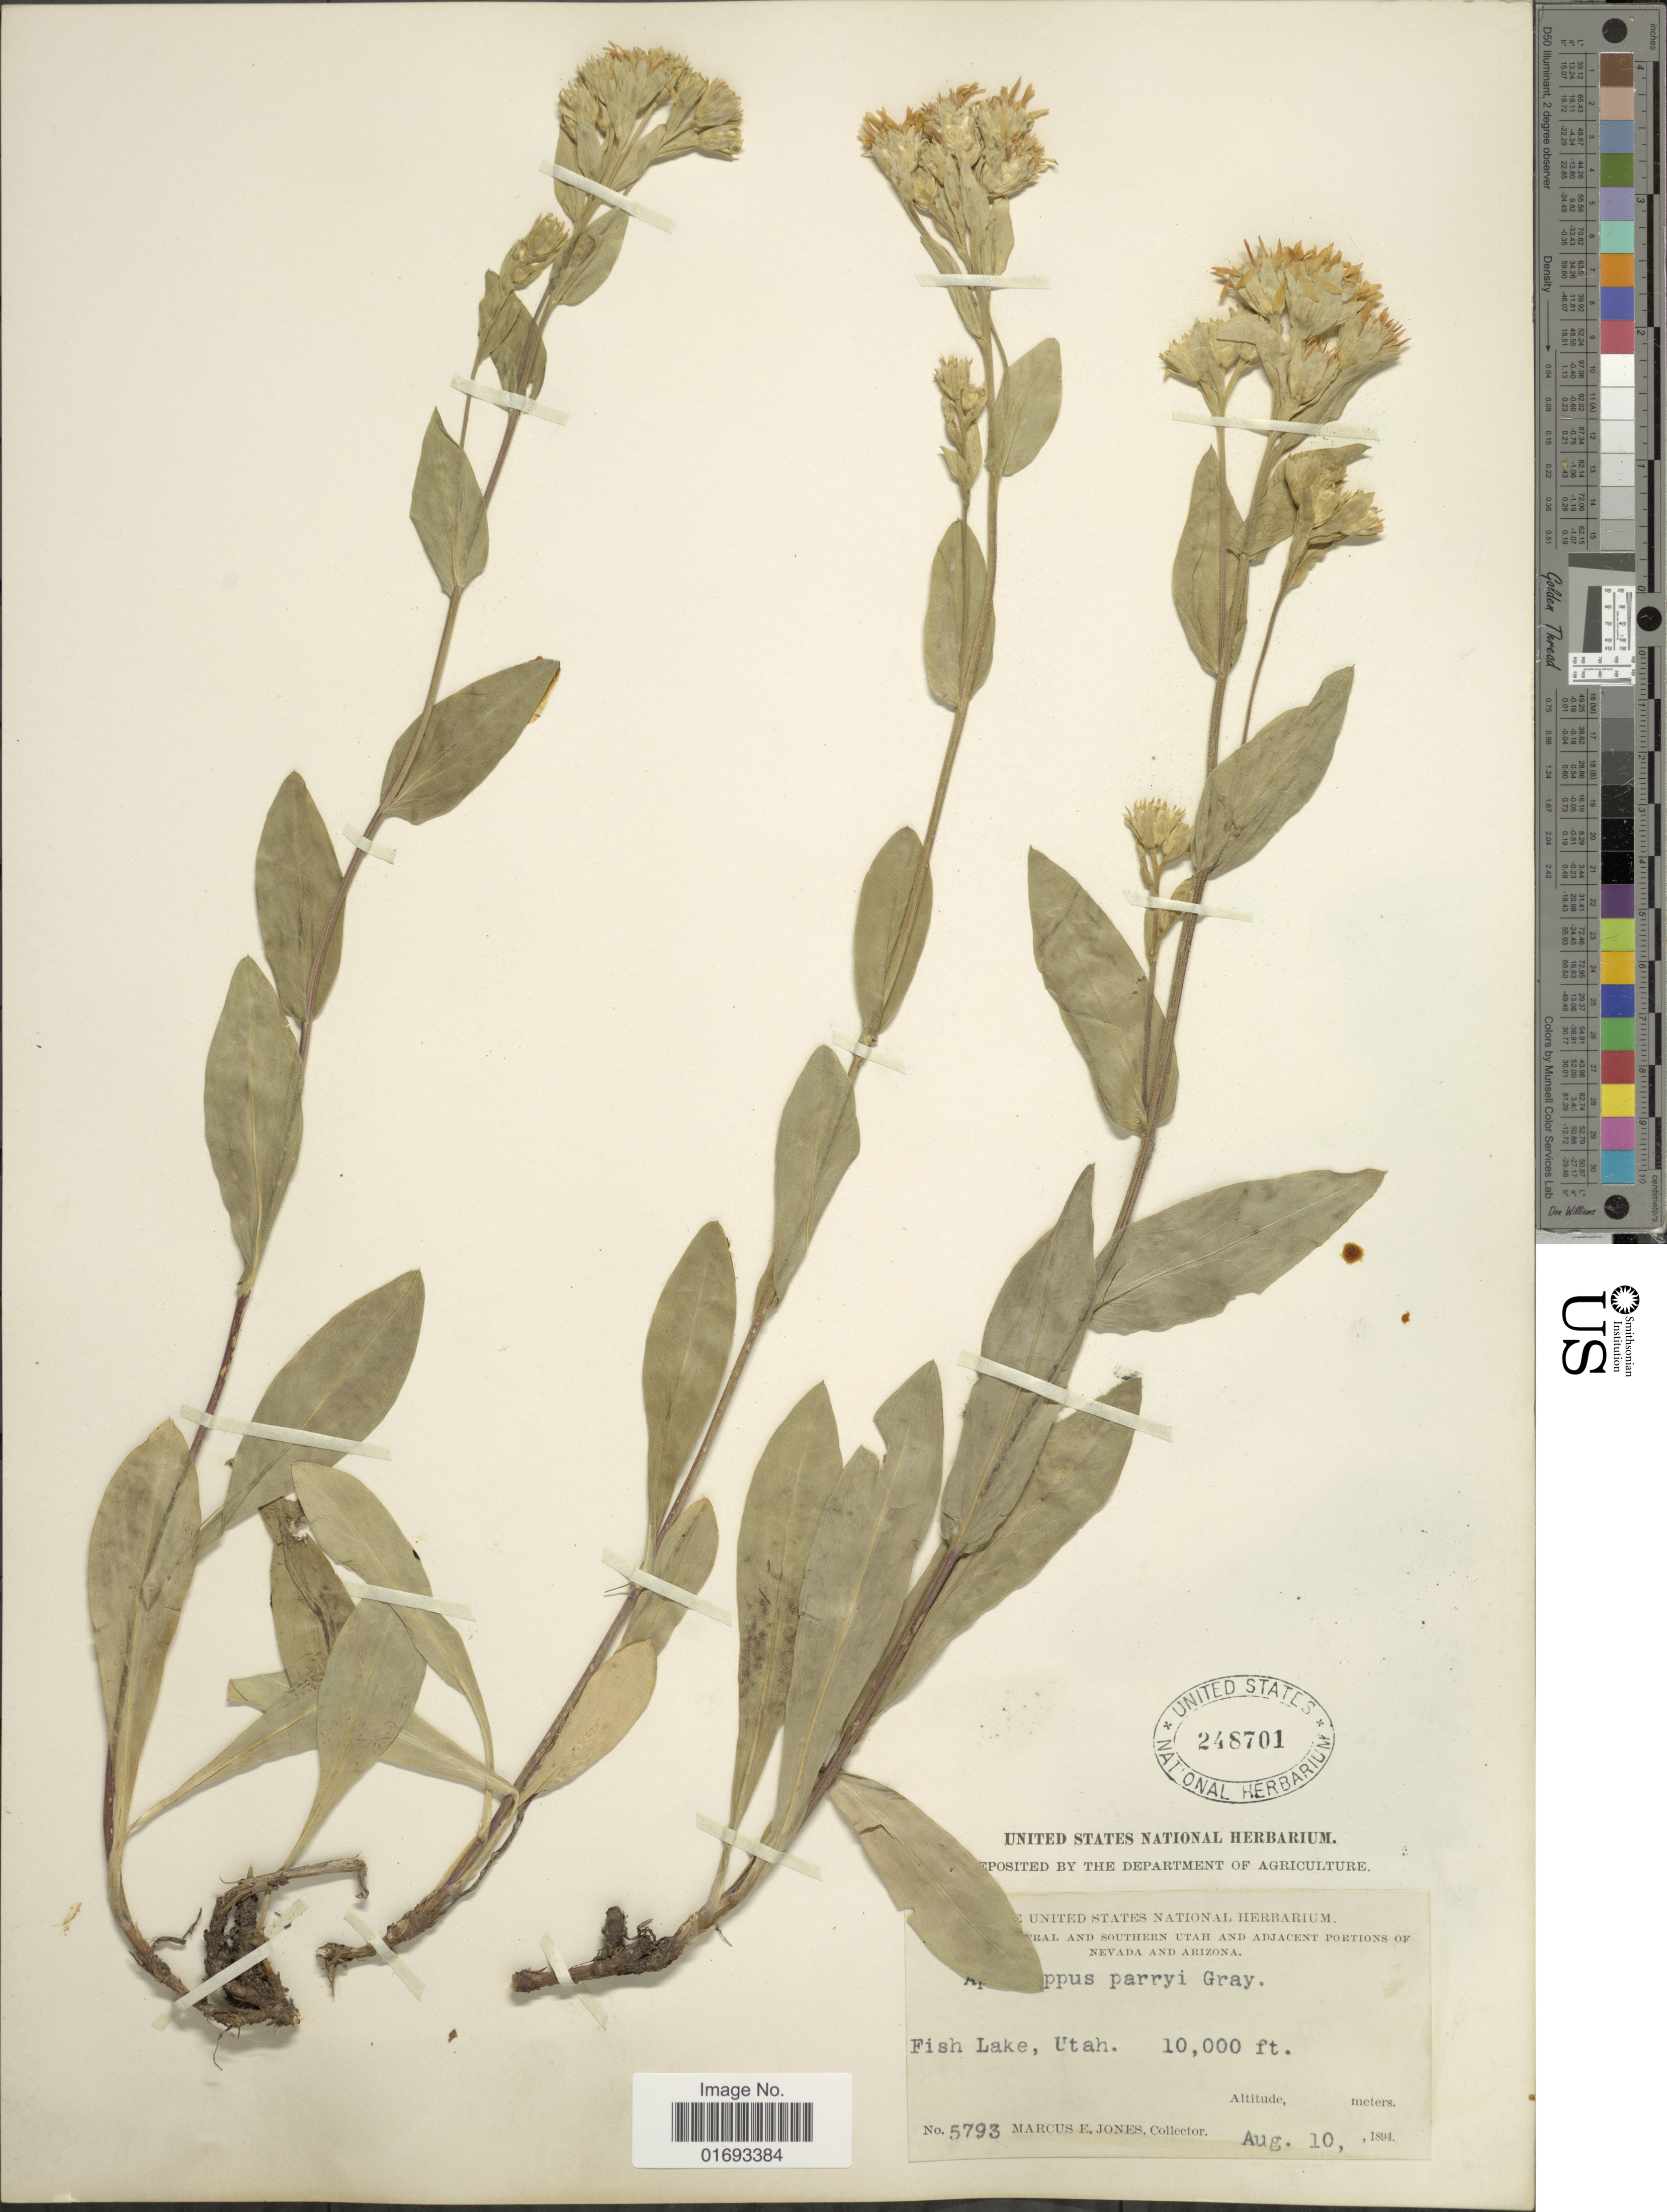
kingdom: Plantae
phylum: Tracheophyta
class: Magnoliopsida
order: Asterales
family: Asteraceae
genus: Oreochrysum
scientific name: Oreochrysum parryi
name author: (A. Gray) Rydb.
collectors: M. E. Jones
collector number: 5793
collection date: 1894-08-10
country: United States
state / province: Utah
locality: Central and Southern Utah, Fish Lake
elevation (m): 3048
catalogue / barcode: US 248701